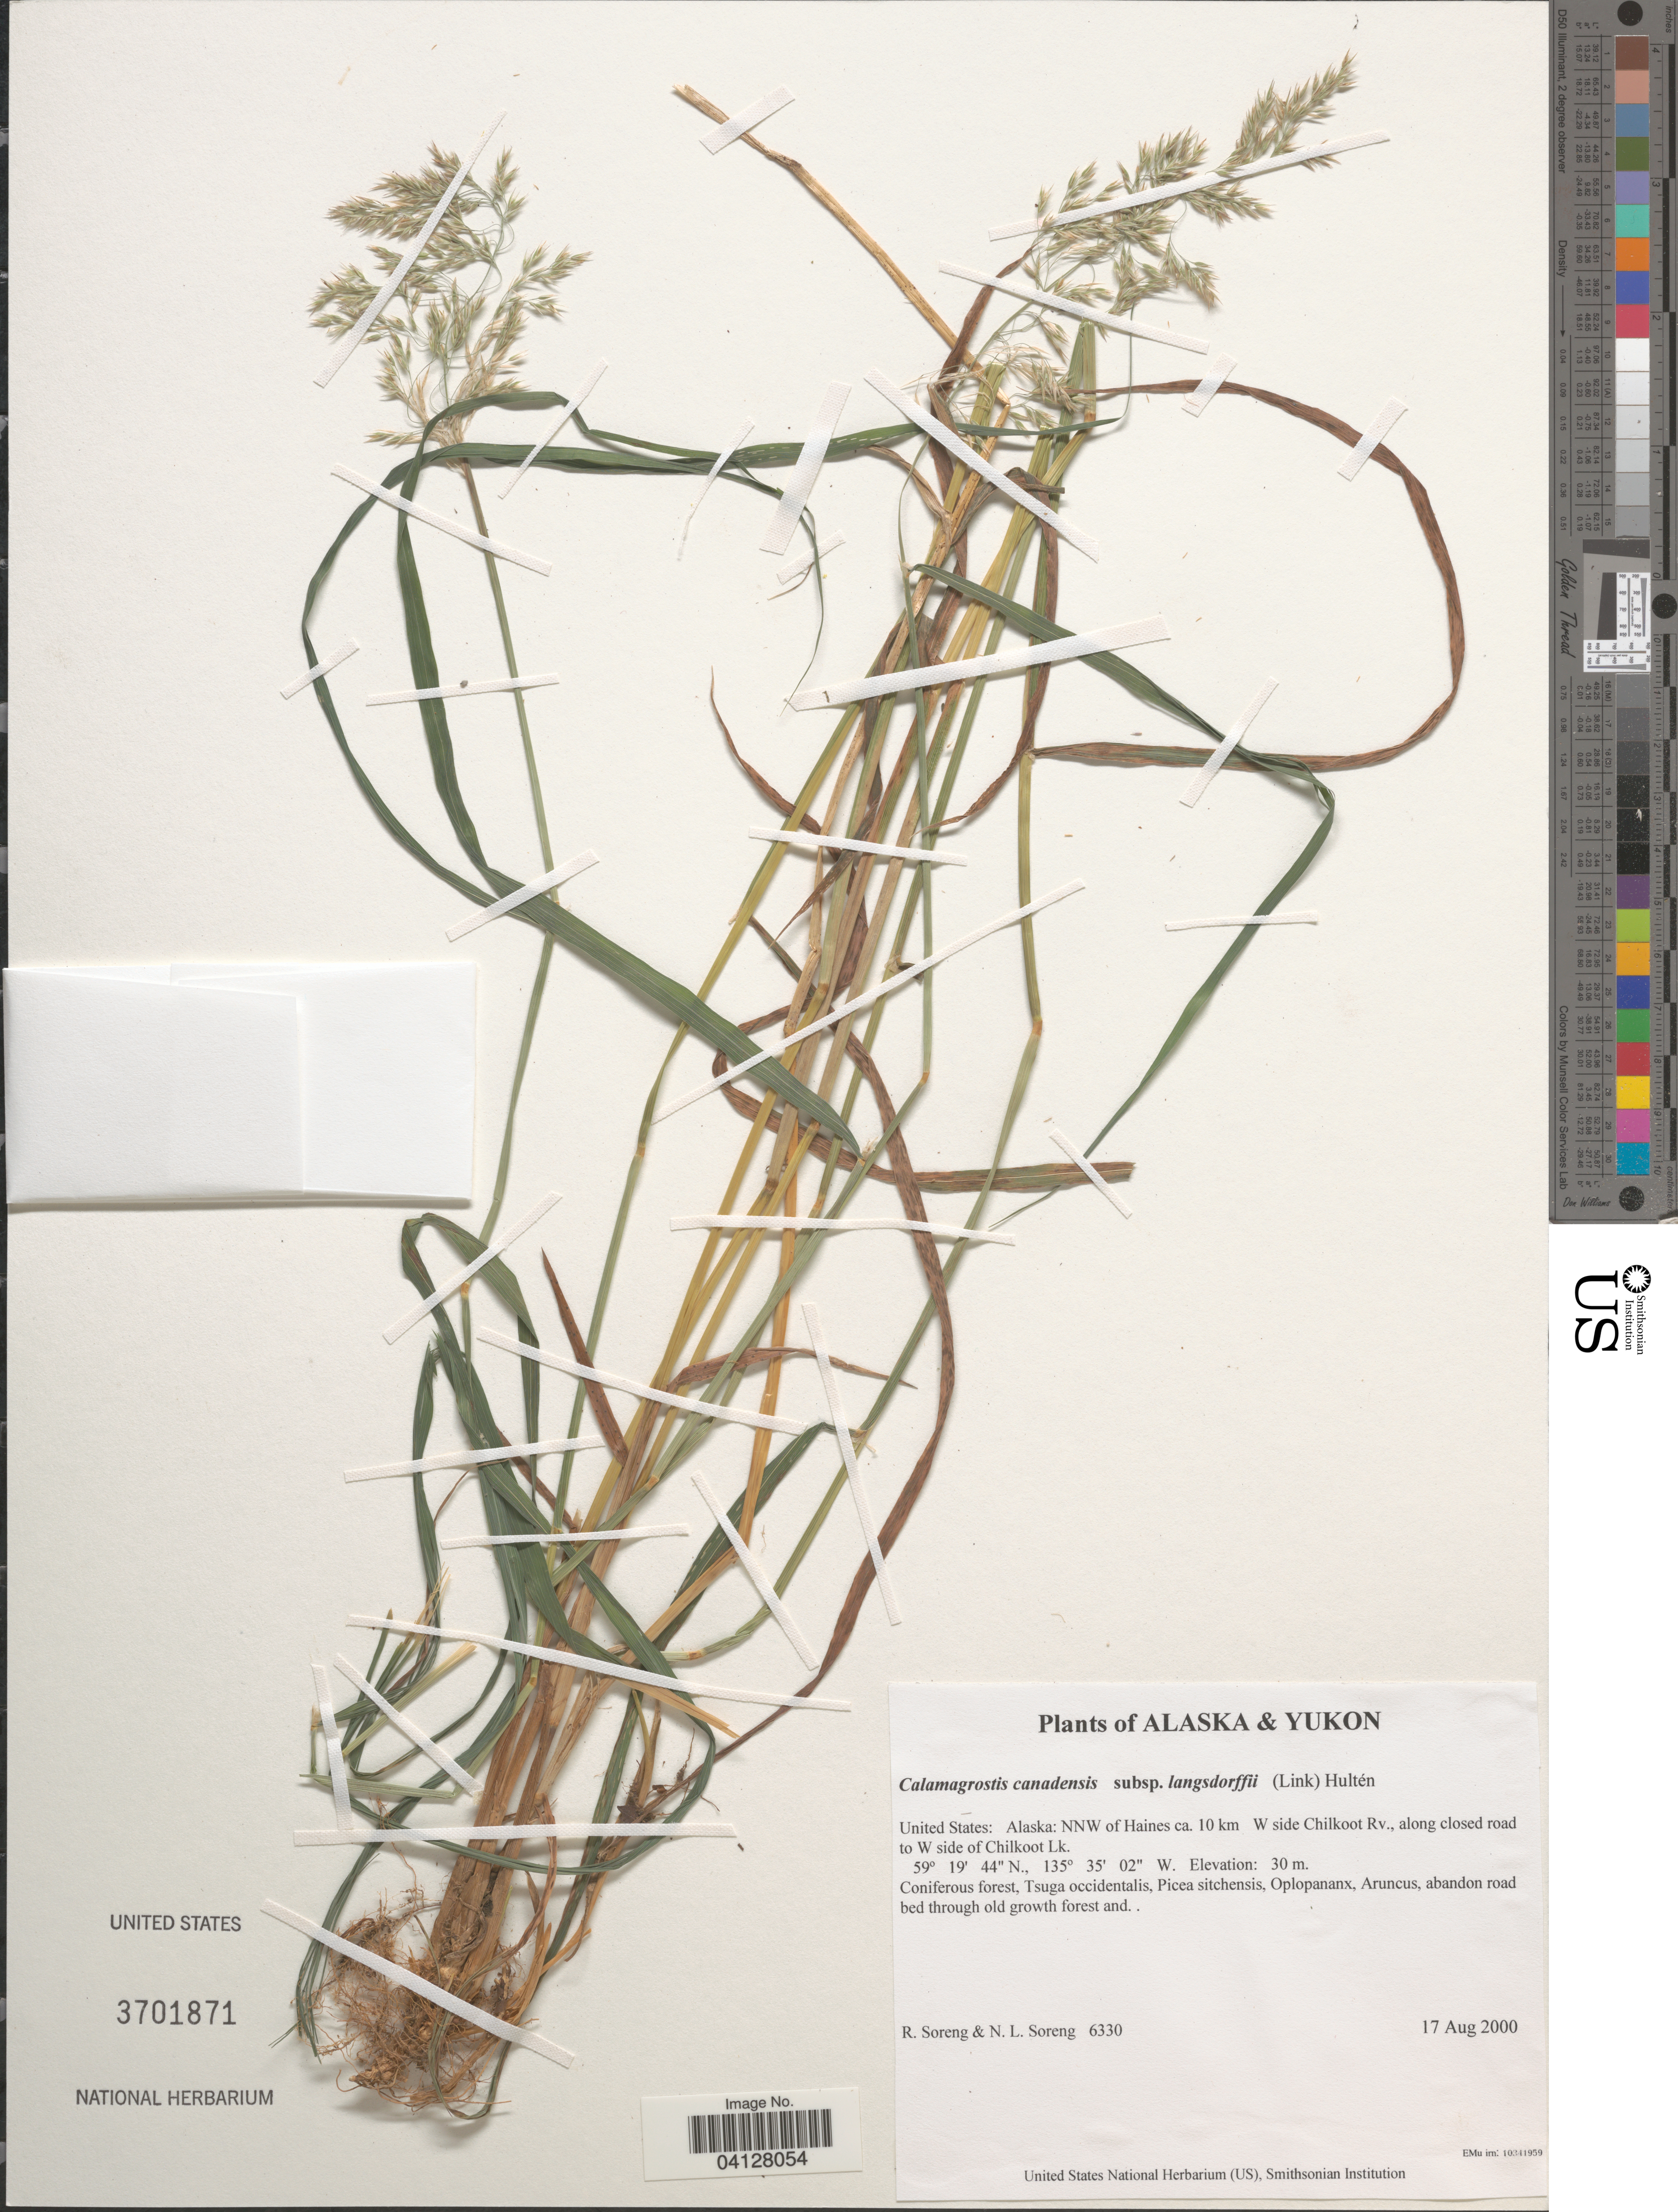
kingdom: Plantae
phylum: Tracheophyta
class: Liliopsida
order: Poales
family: Poaceae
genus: Calamagrostis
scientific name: Calamagrostis canadensis subsp. langsdorffii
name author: (Link) Hultén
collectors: R. J. Soreng & N. L. Soreng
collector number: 6330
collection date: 2000-08-17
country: United States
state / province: Alaska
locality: NNW of Haines ca. 10 km W side Chilkoot Rv., along closed road to W side of Chilkoot LK.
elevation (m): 30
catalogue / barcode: US 3701871